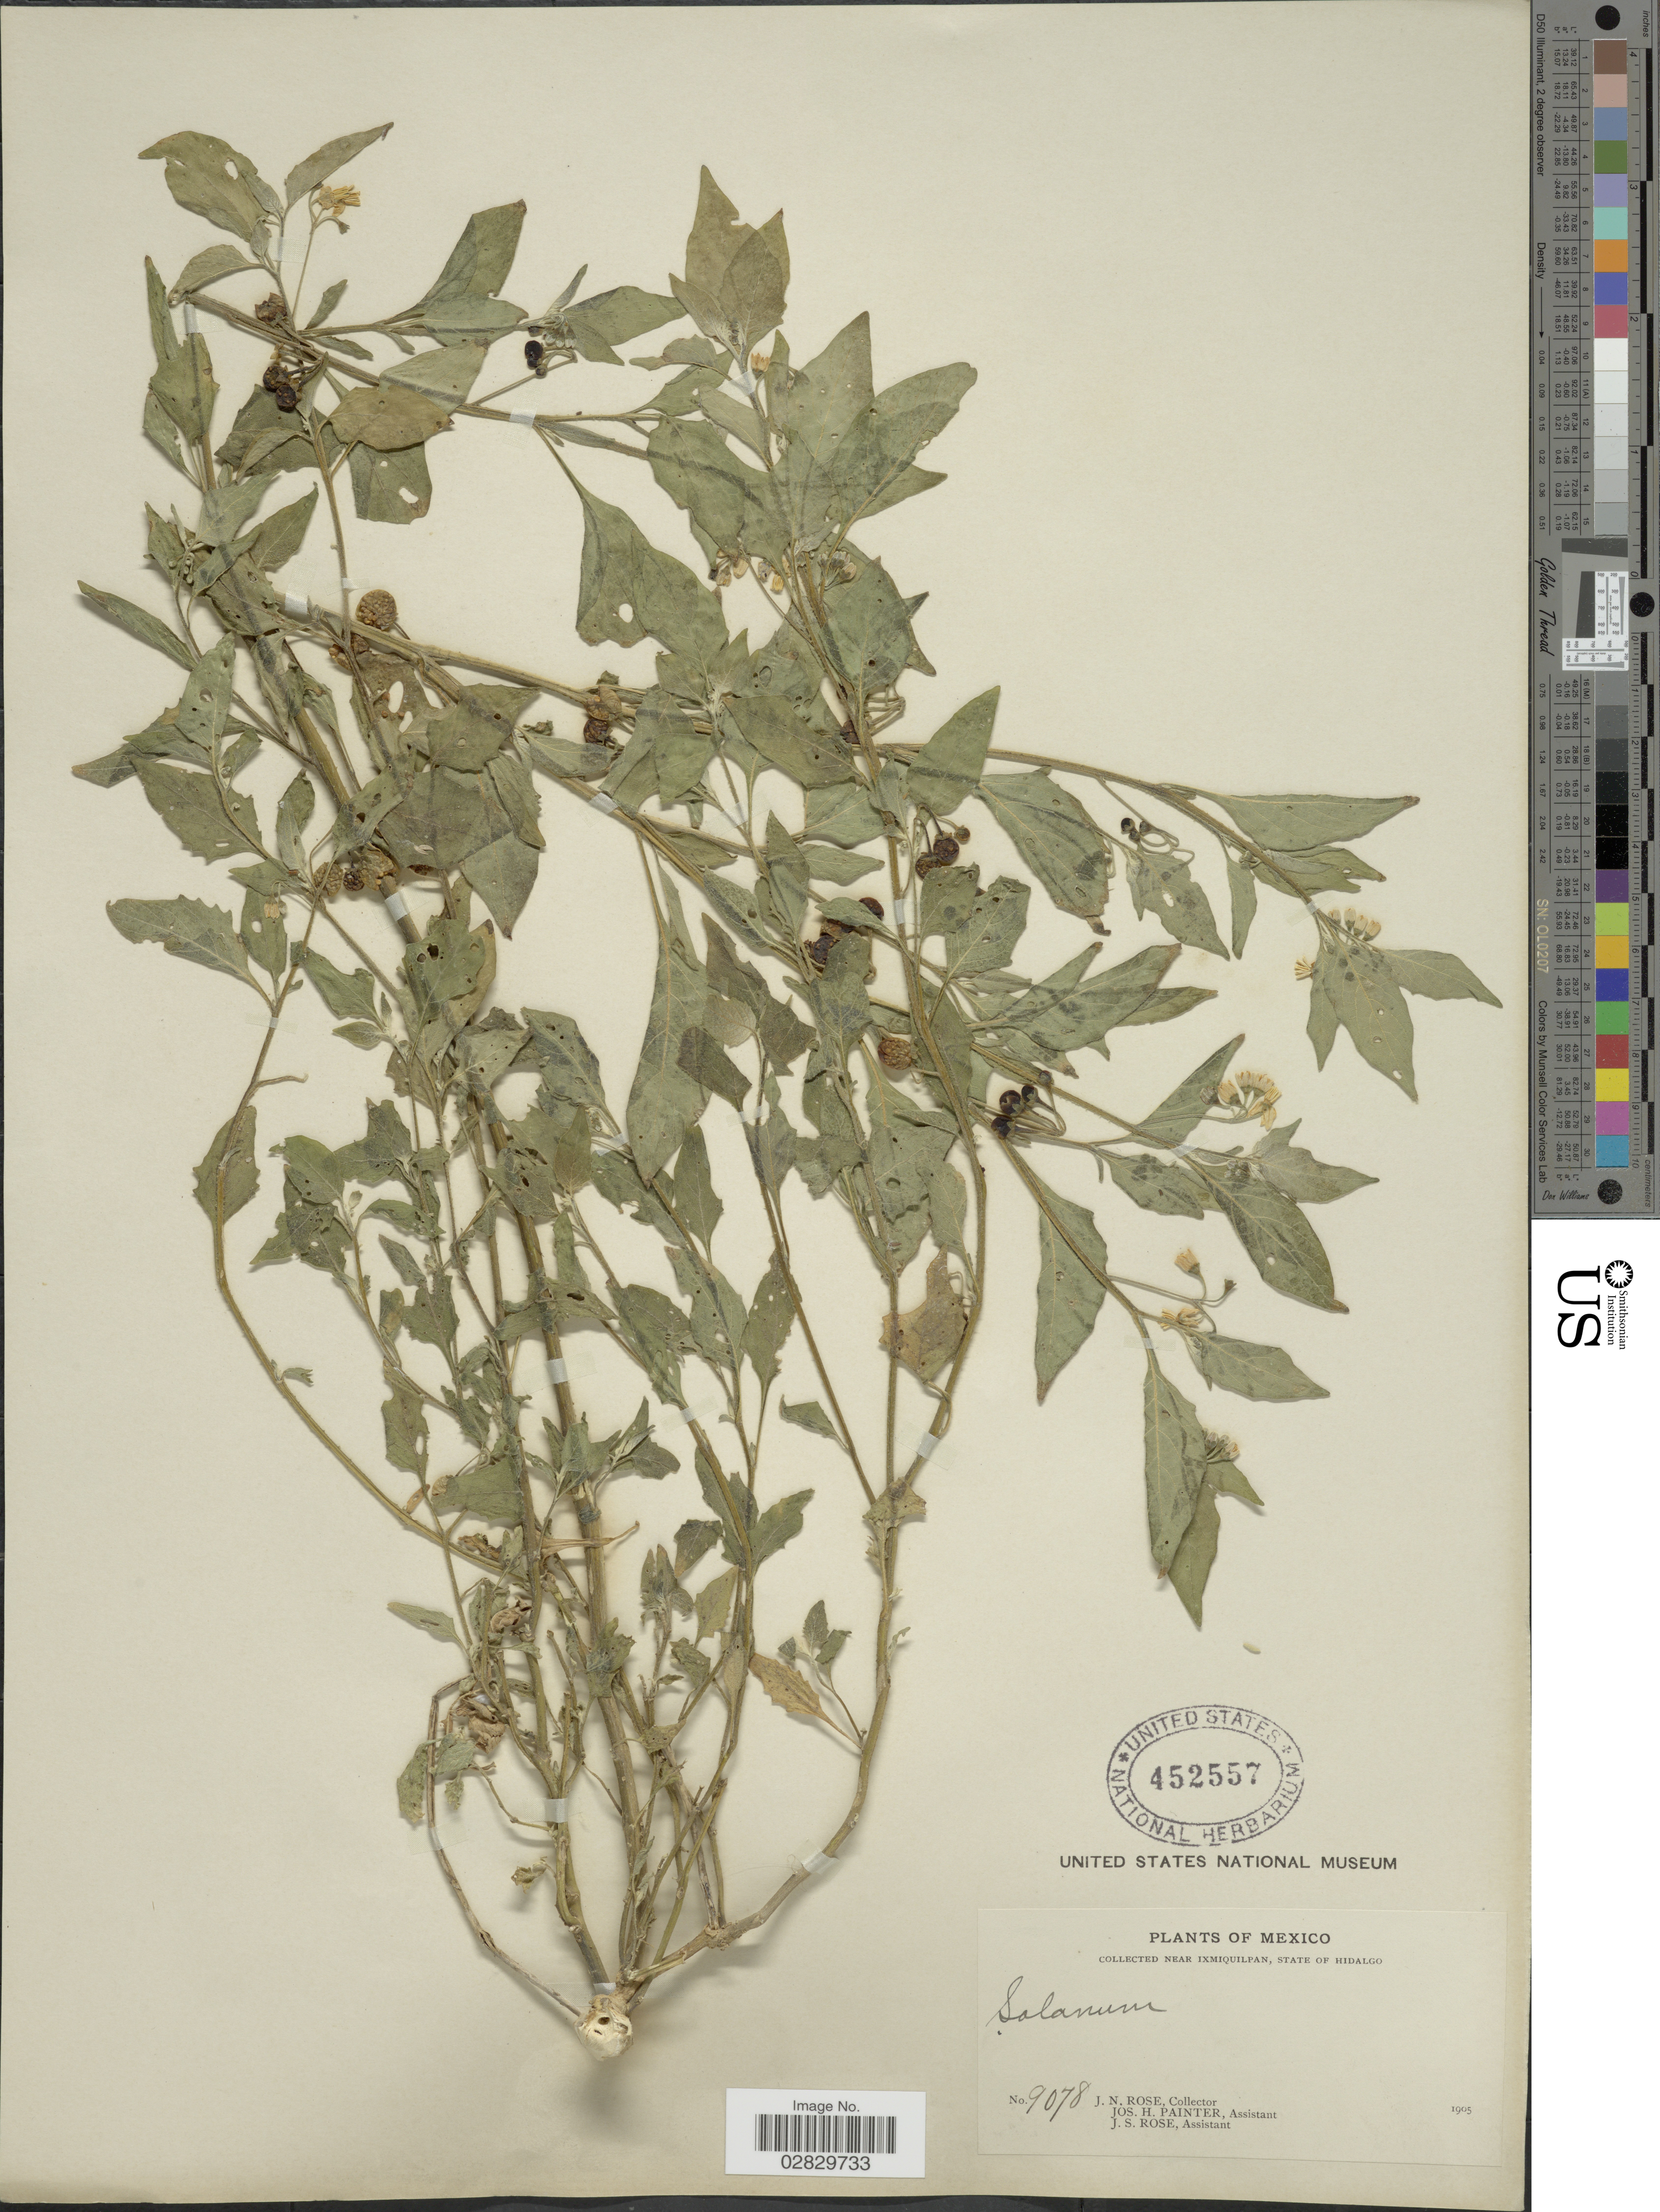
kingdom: Plantae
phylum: Tracheophyta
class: Magnoliopsida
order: Solanales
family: Solanaceae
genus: Solanum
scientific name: Solanum douglasii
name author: Dunal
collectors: J. N. Rose, J. H. Painter & J. S. Rose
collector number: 9078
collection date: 1905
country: Mexico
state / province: Hidalgo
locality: Near Ixmiquilpan.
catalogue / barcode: US 452557